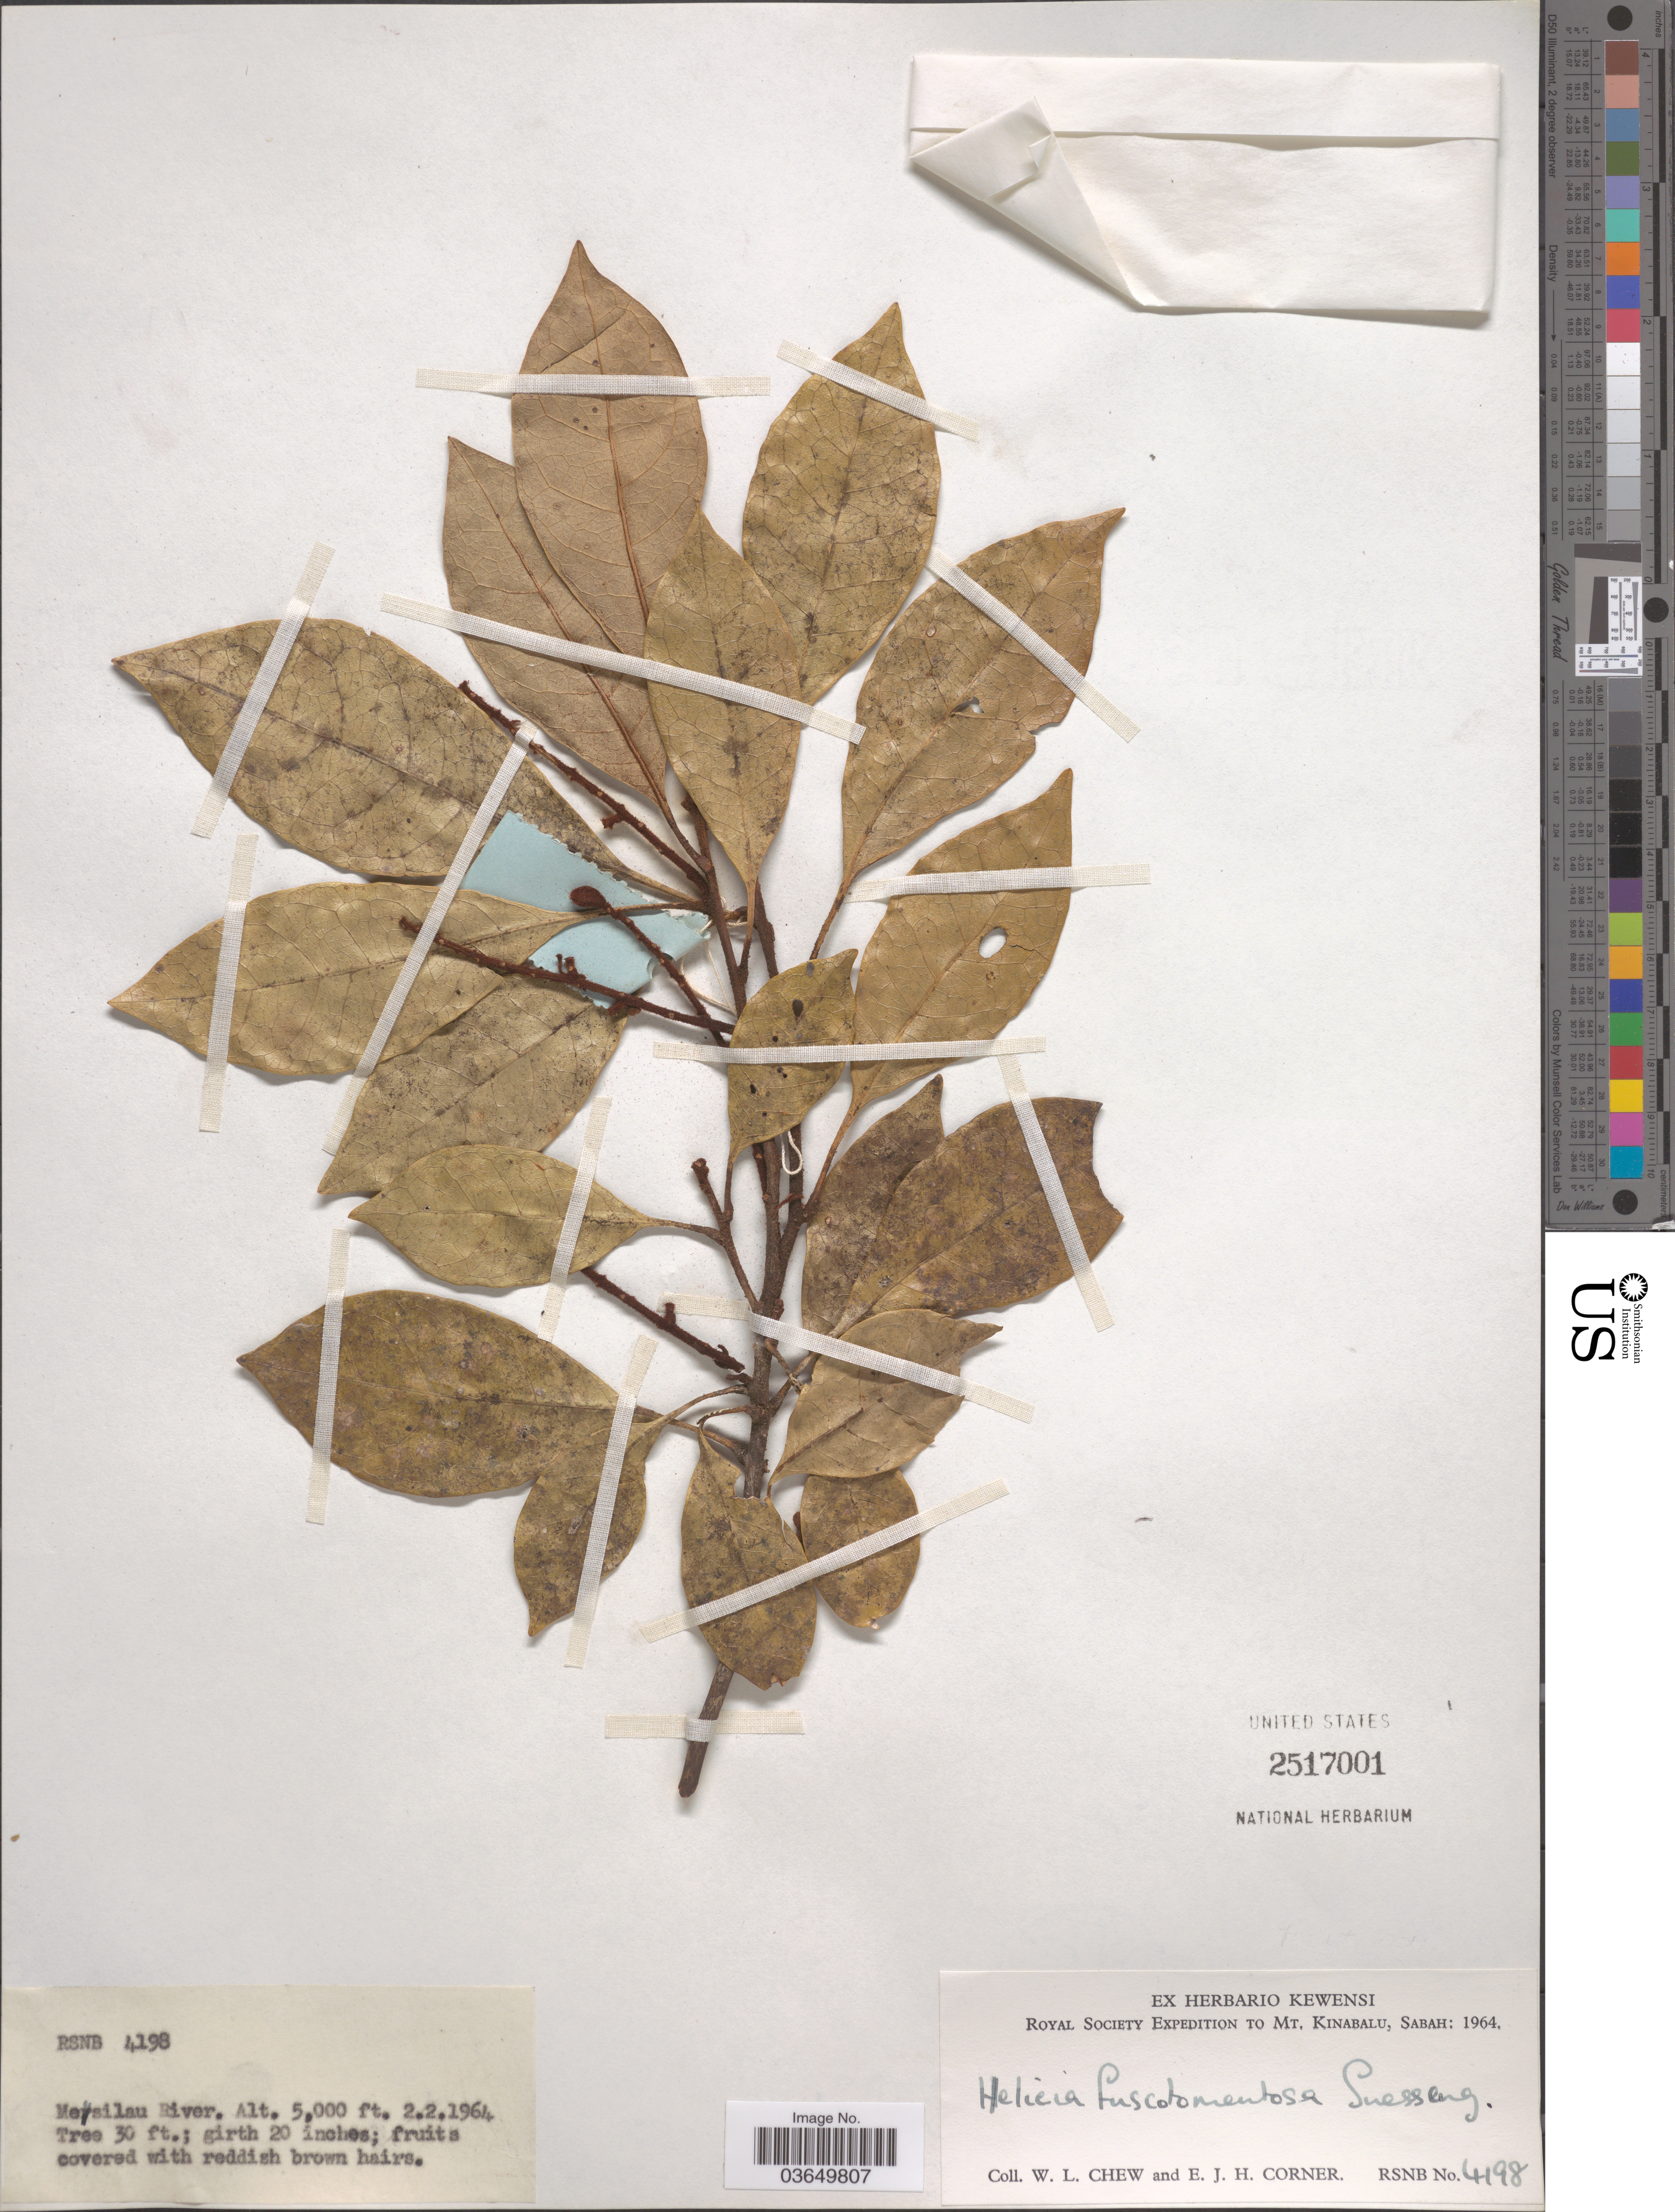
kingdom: Plantae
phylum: Tracheophyta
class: Magnoliopsida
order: Proteales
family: Proteaceae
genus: Helicia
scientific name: Helicia fuscotomentosa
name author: Suess.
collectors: W. Chew & E. Corner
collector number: RSNB 4198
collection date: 1964-02-02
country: Malaysia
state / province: Sabah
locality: Mesilau River. Mt. Kinabalu.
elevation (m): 1524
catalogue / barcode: US 2517001